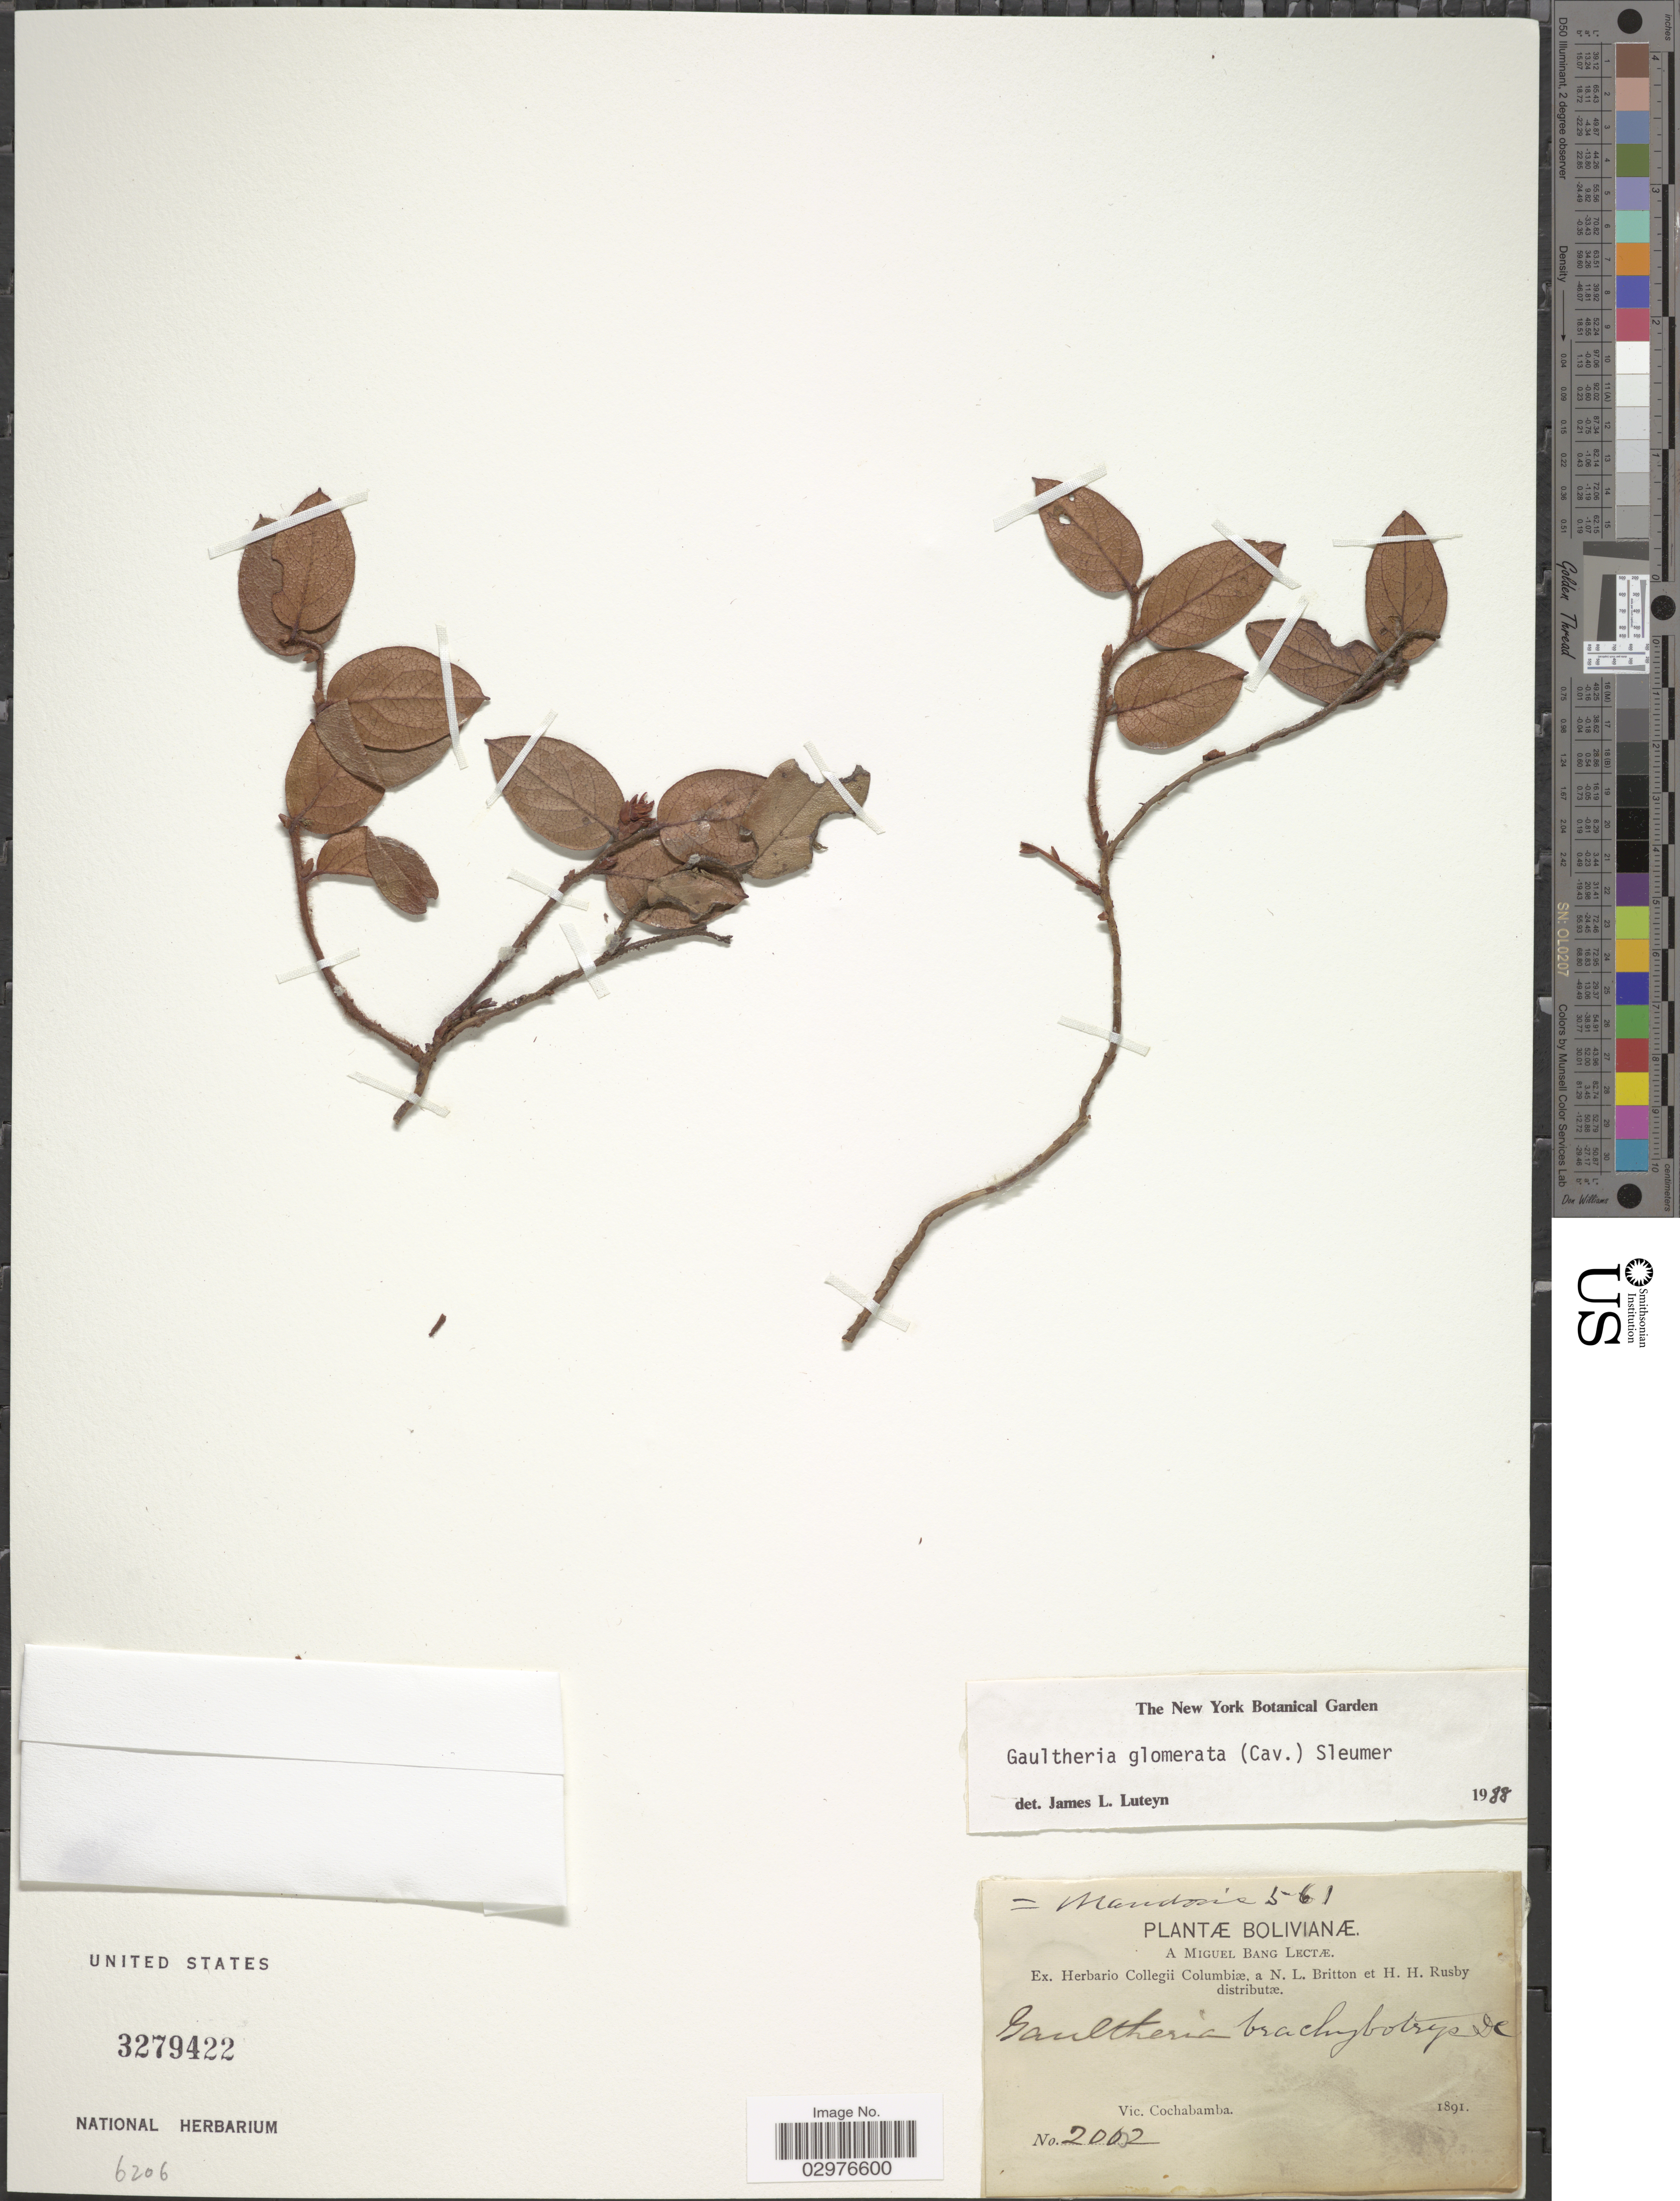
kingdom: Plantae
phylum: Tracheophyta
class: Magnoliopsida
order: Ericales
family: Ericaceae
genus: Gaultheria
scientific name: Gaultheria glomerata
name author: (Cav.) Sleumer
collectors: M. Bang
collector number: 2002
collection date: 1891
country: Bolivia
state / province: Cochabamba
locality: Vic. Cochabamba.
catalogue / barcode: US 3279422